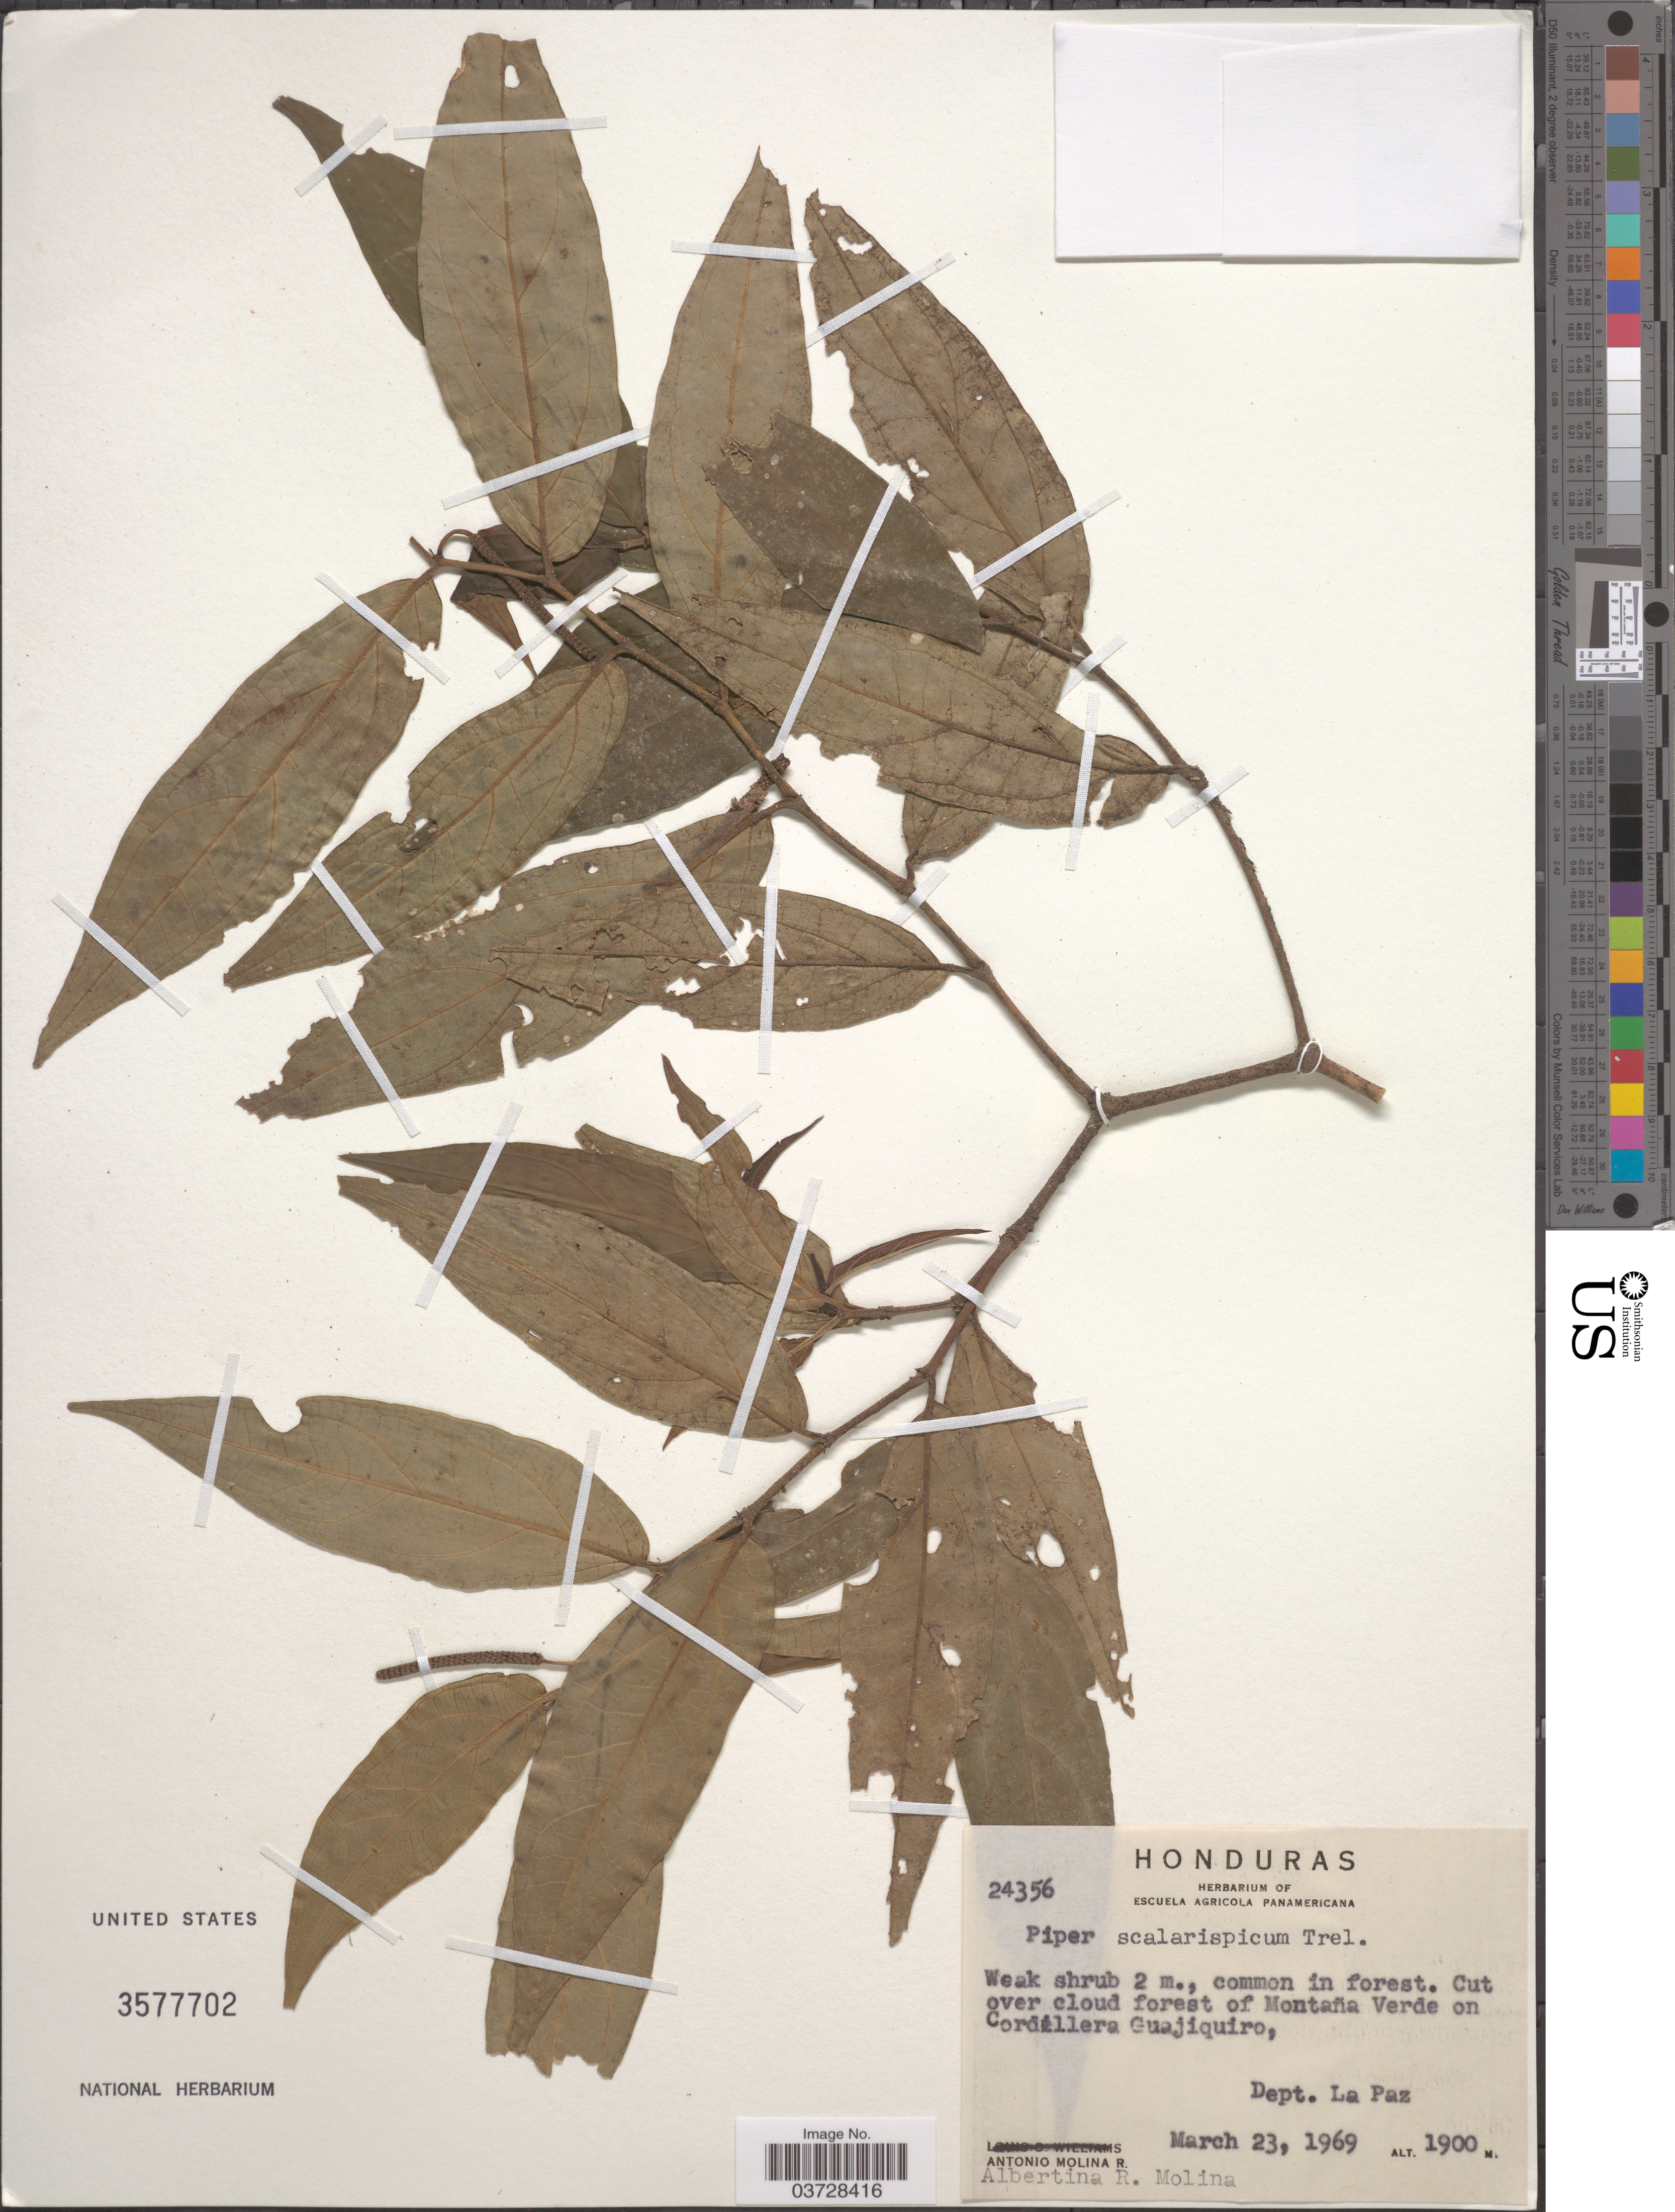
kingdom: Plantae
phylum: Tracheophyta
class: Magnoliopsida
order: Piperales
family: Piperaceae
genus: Piper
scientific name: Piper scalarispicum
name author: Trel.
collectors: A. Molina R. & A. R. Molina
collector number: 24356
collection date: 1969-03-23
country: Honduras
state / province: La Paz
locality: Montaña Verde on Cordillera Guajiquiro, Dept. La Paz.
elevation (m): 1900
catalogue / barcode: US 3577702